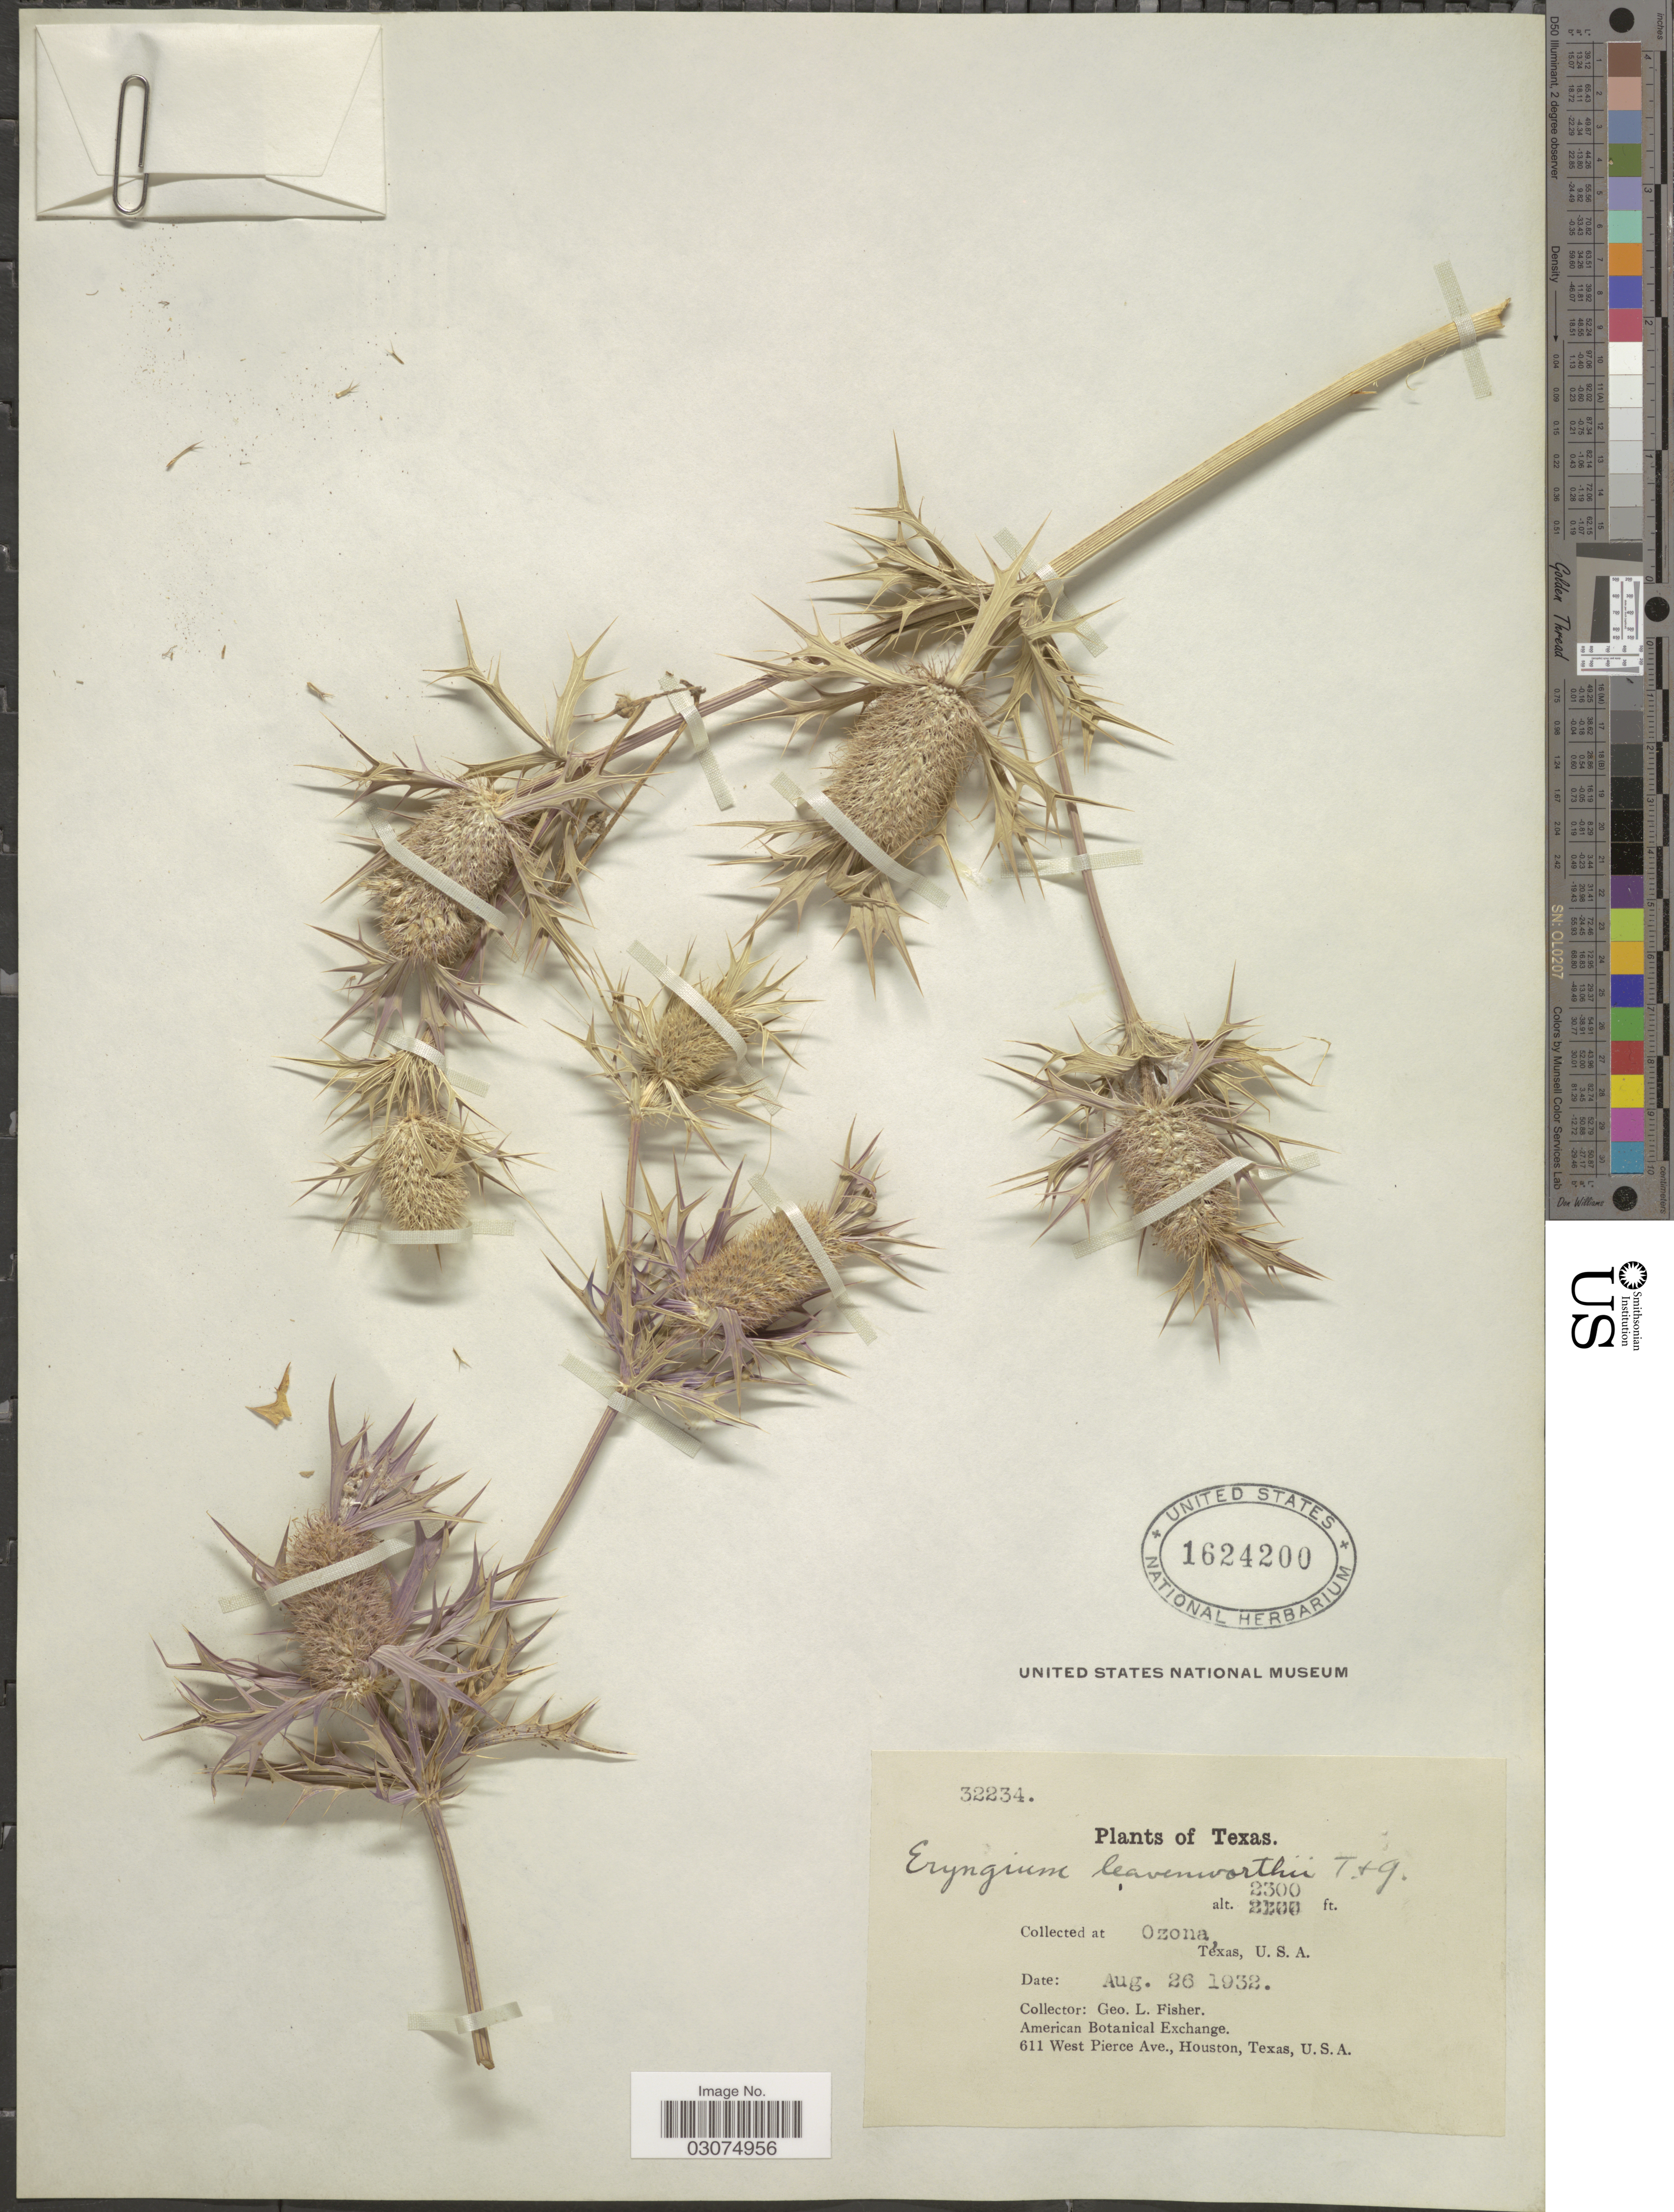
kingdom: Plantae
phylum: Tracheophyta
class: Magnoliopsida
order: Apiales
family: Apiaceae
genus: Eryngium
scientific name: Eryngium leavenworthii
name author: Torr. & A. Gray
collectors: G. L. Fisher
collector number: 32234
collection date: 1932-08-26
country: United States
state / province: Texas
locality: Ozona.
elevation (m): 701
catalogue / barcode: US 1624200